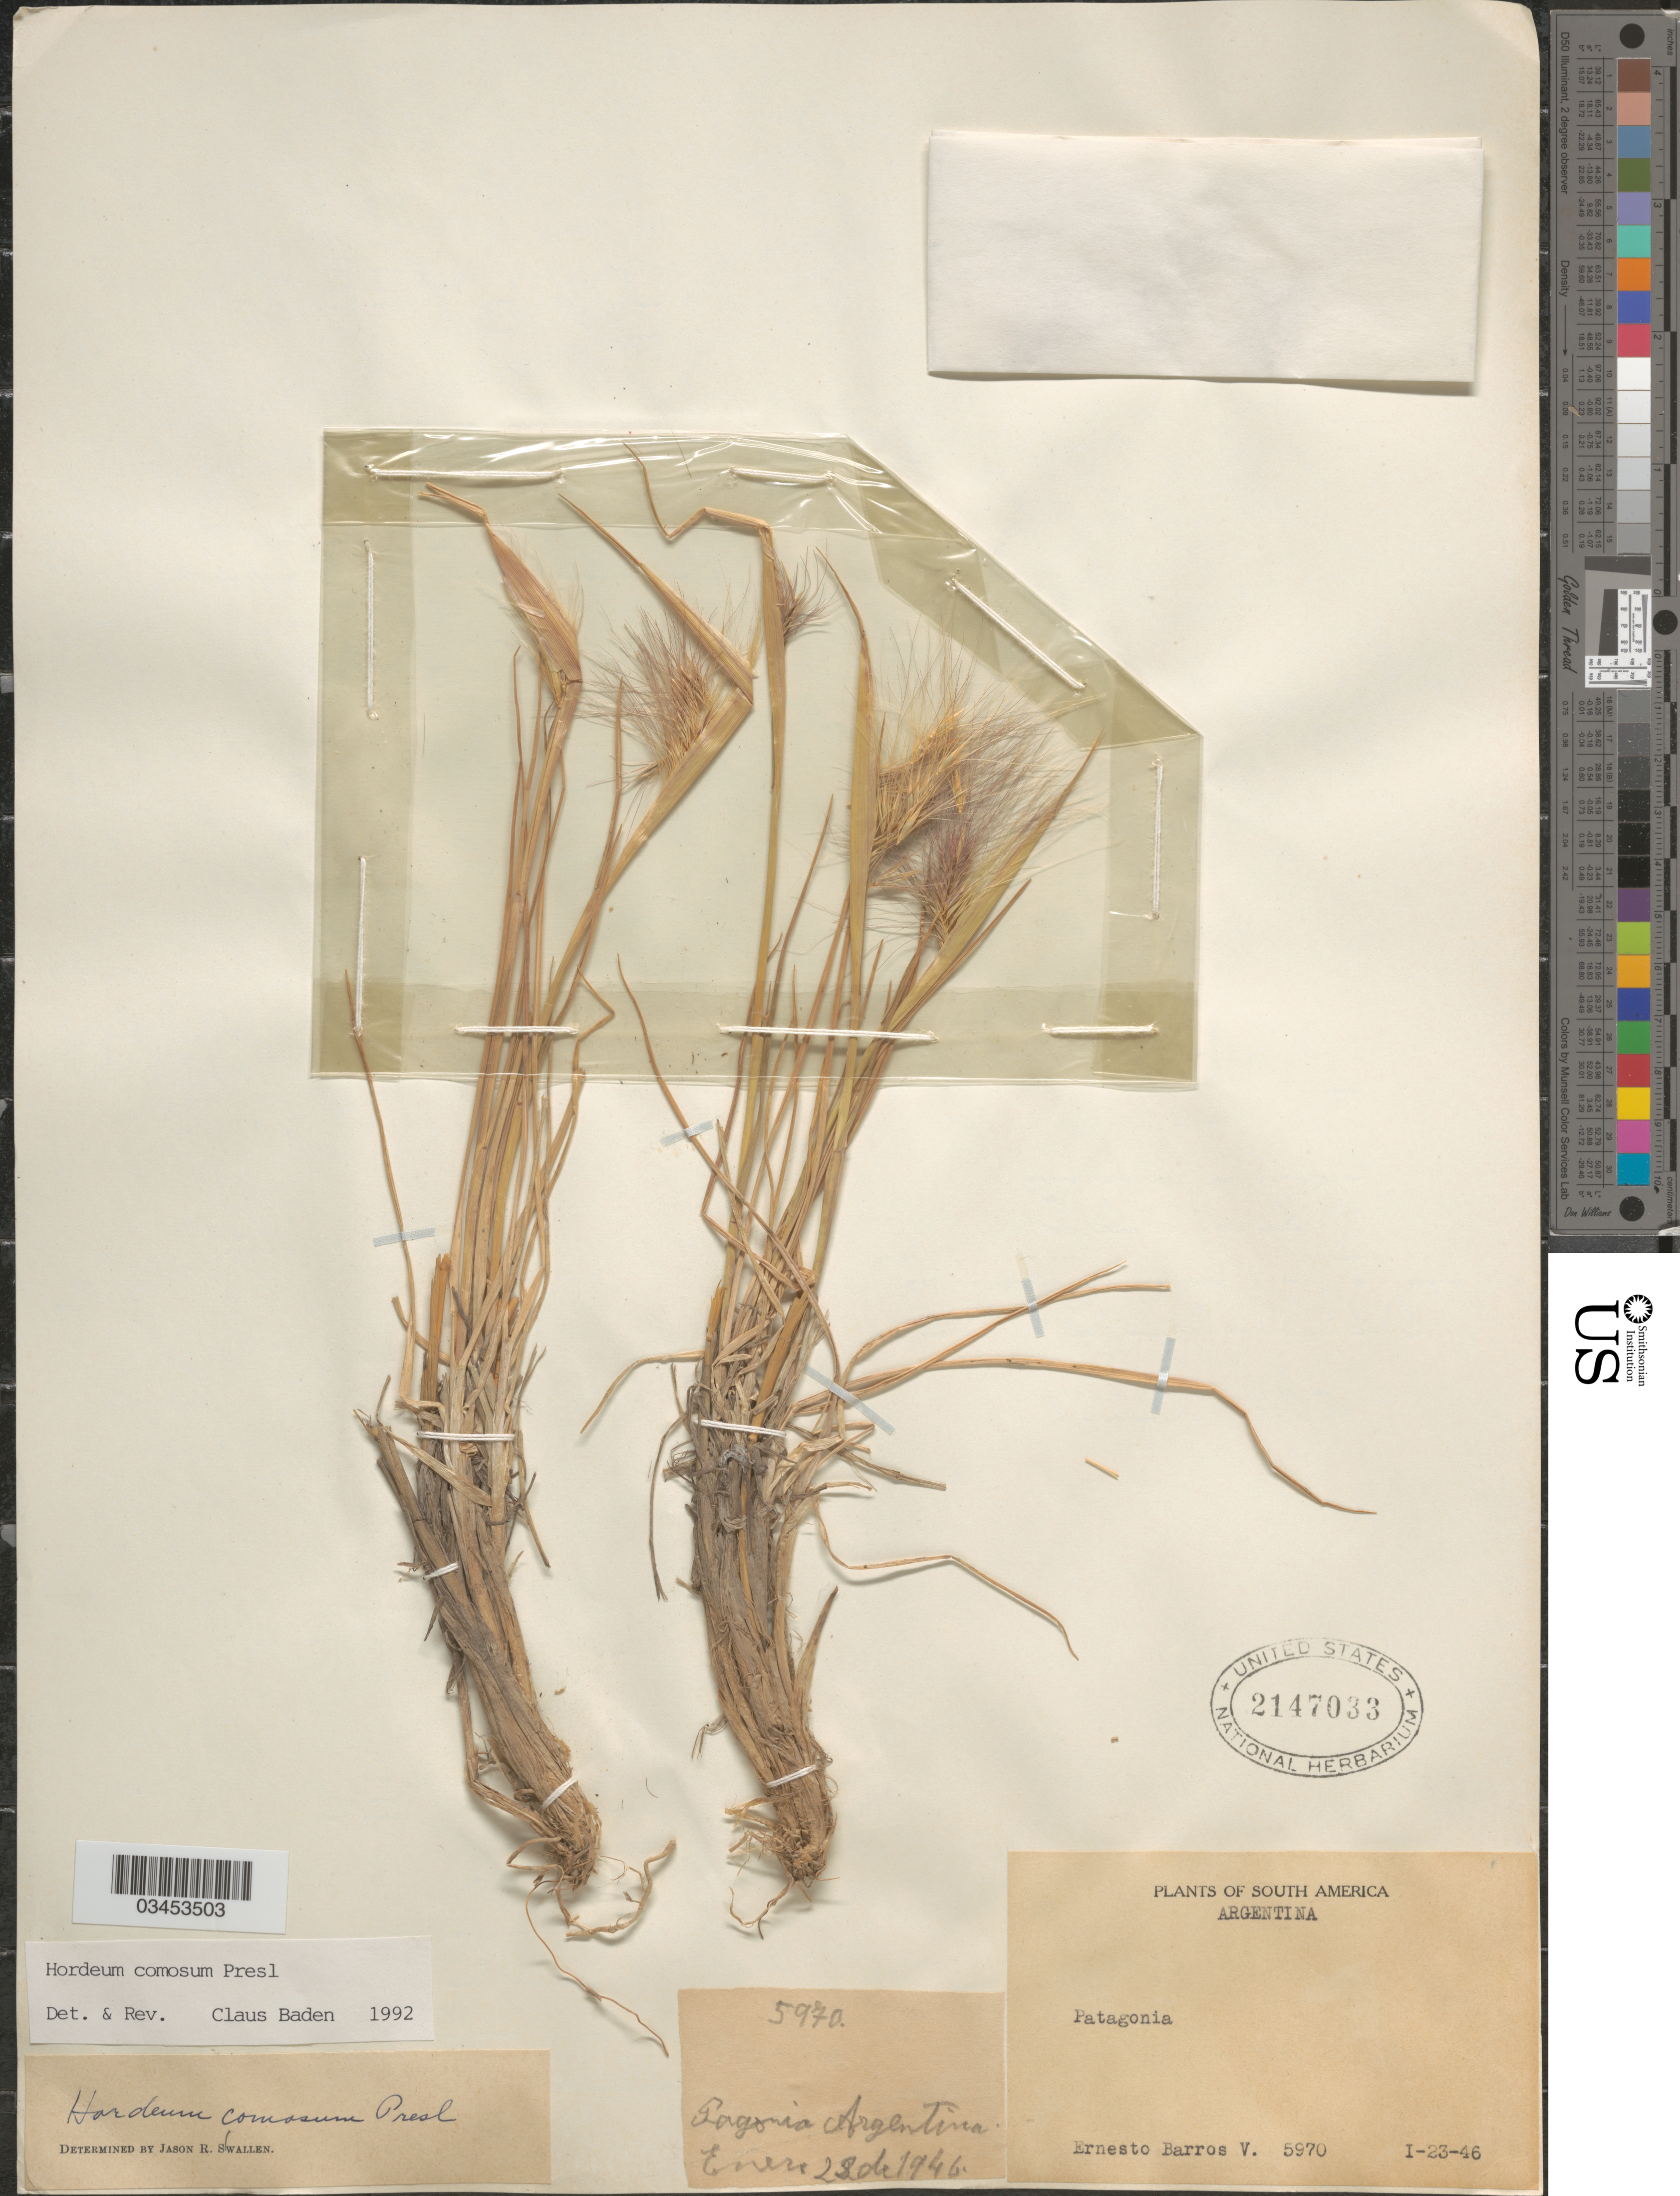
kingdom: Plantae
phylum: Tracheophyta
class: Liliopsida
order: Poales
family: Poaceae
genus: Hordeum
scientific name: Hordeum comosum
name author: J. Presl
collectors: E. Barros V.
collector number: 5970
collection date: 1946-01-23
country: Argentina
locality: Patagonia.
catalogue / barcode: US 2147033